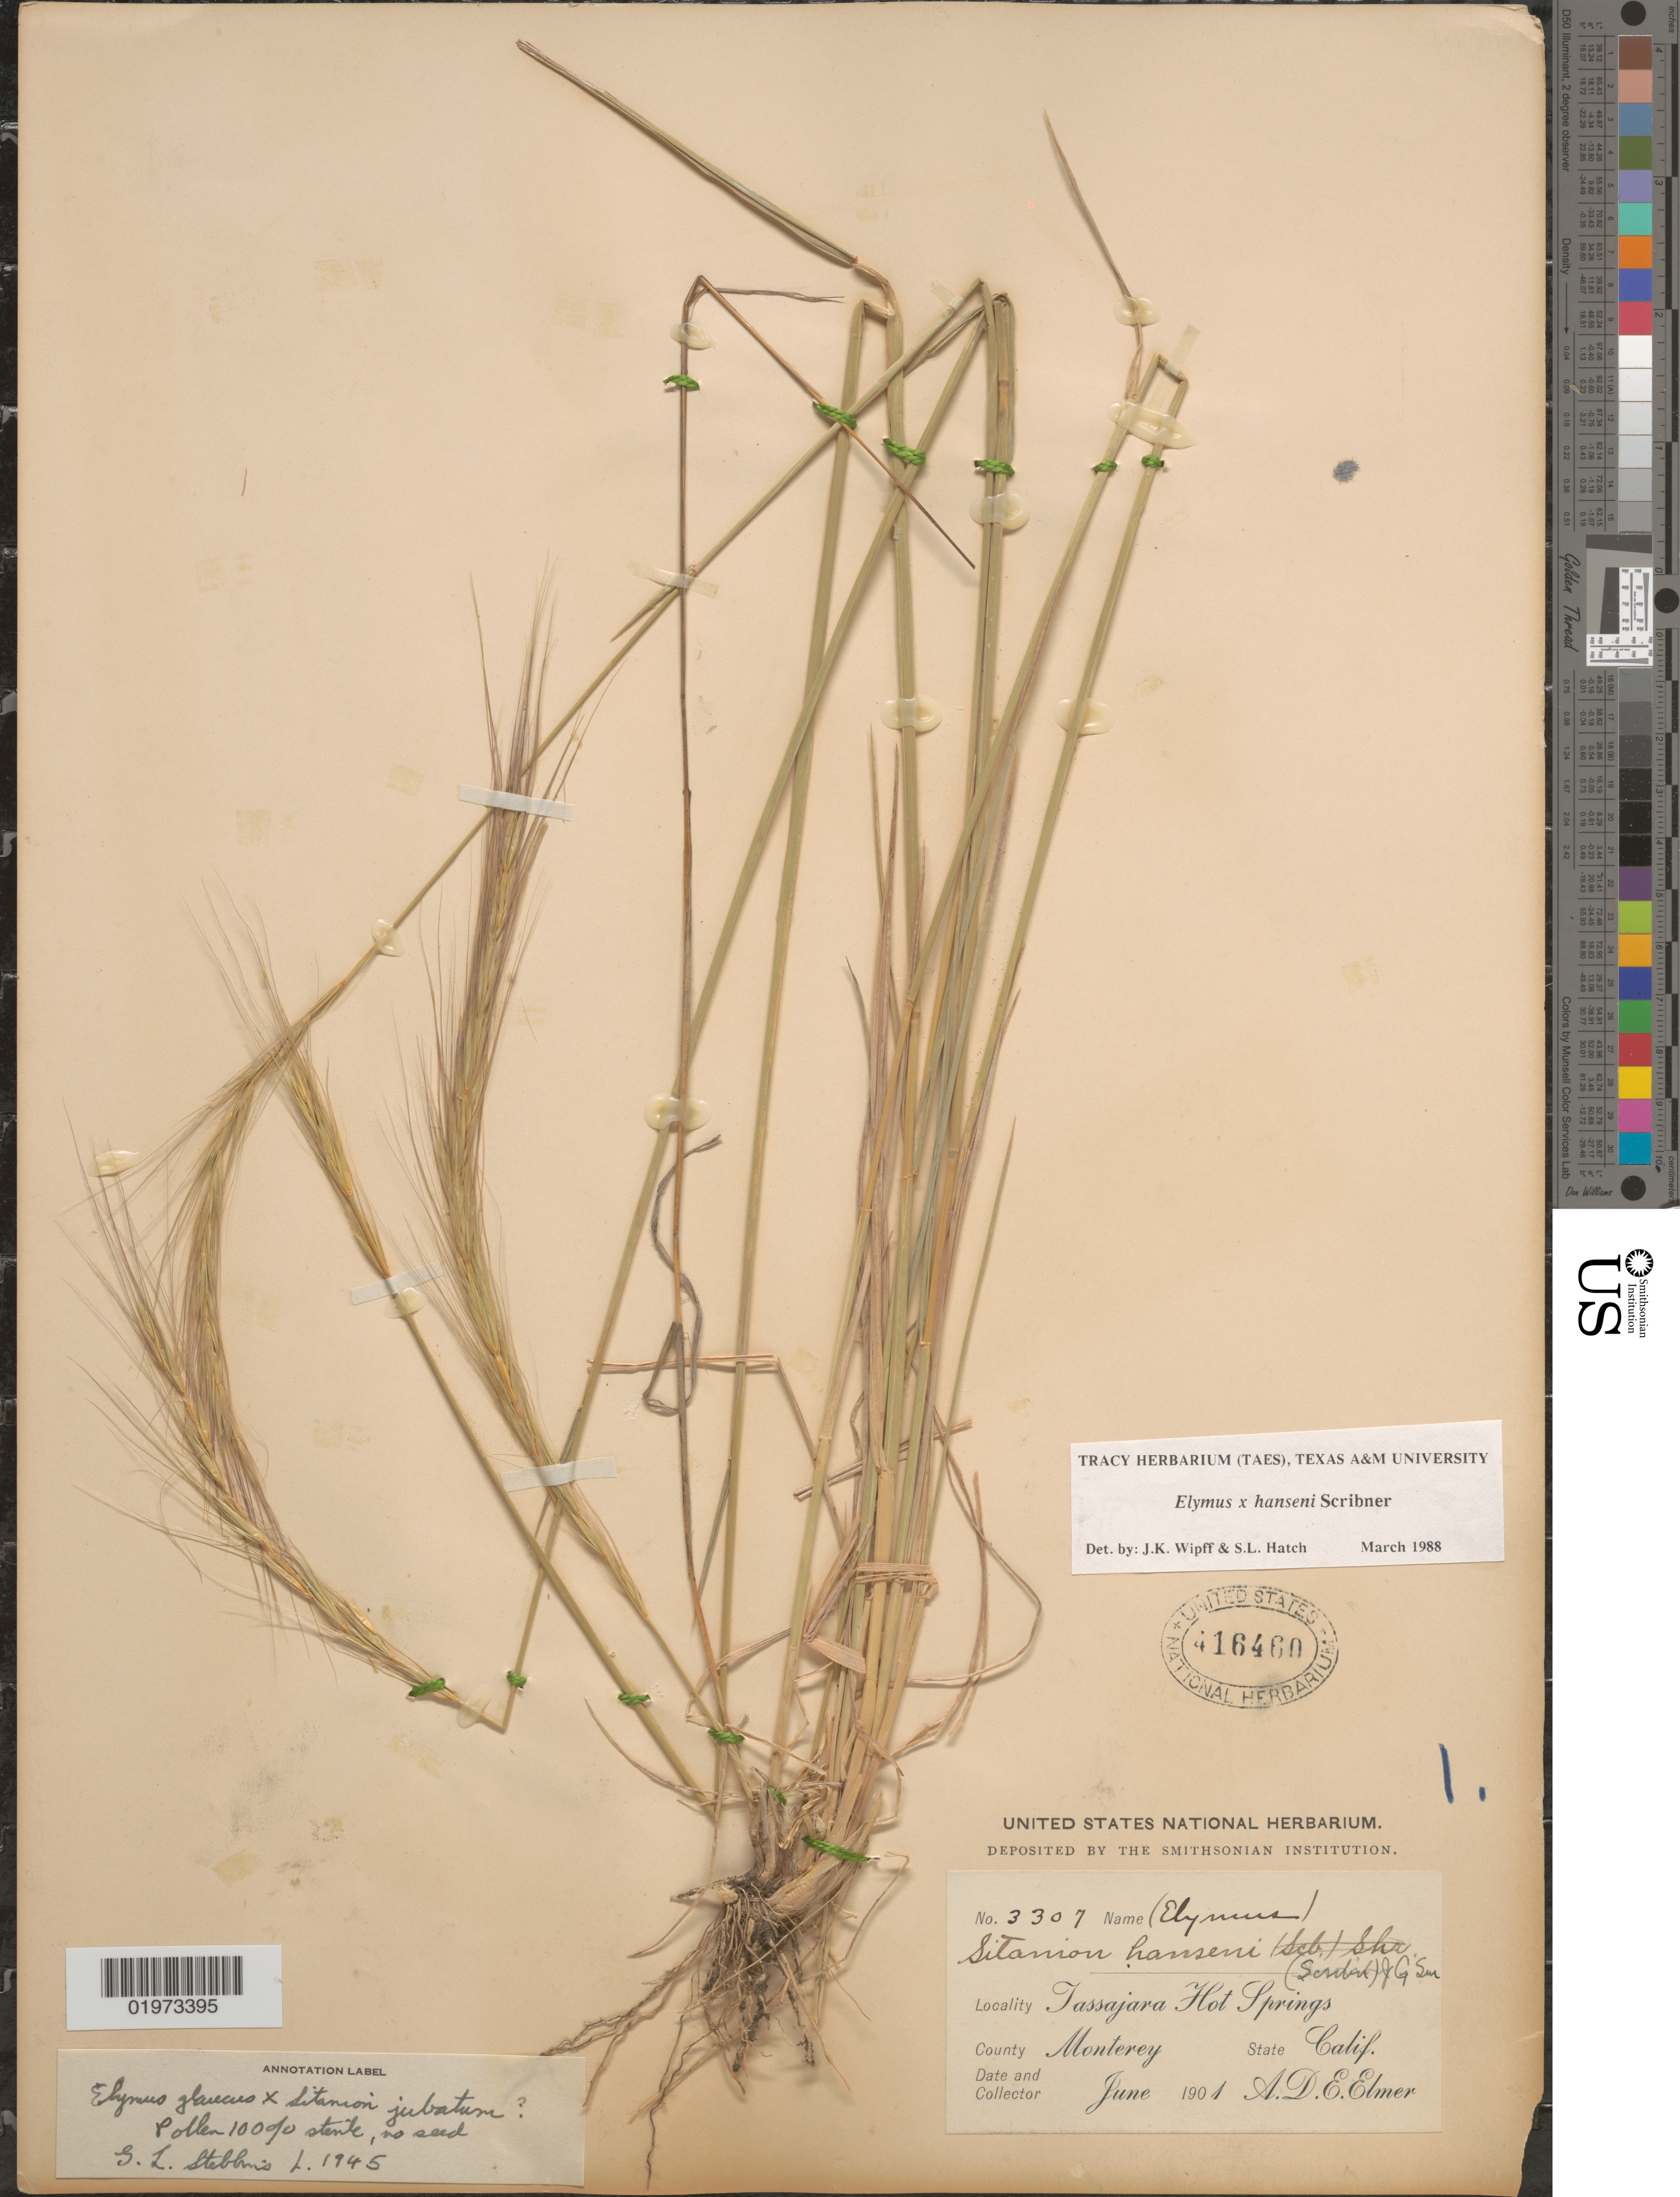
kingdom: Plantae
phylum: Tracheophyta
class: Liliopsida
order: Poales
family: Poaceae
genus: Elymus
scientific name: Elymus x hansenii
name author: Scribn.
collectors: A. D. E. Elmer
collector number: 3307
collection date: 1901-06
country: United States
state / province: California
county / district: Monterey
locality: Tassajara Hot Springs. County Monterey.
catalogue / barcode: US 416460